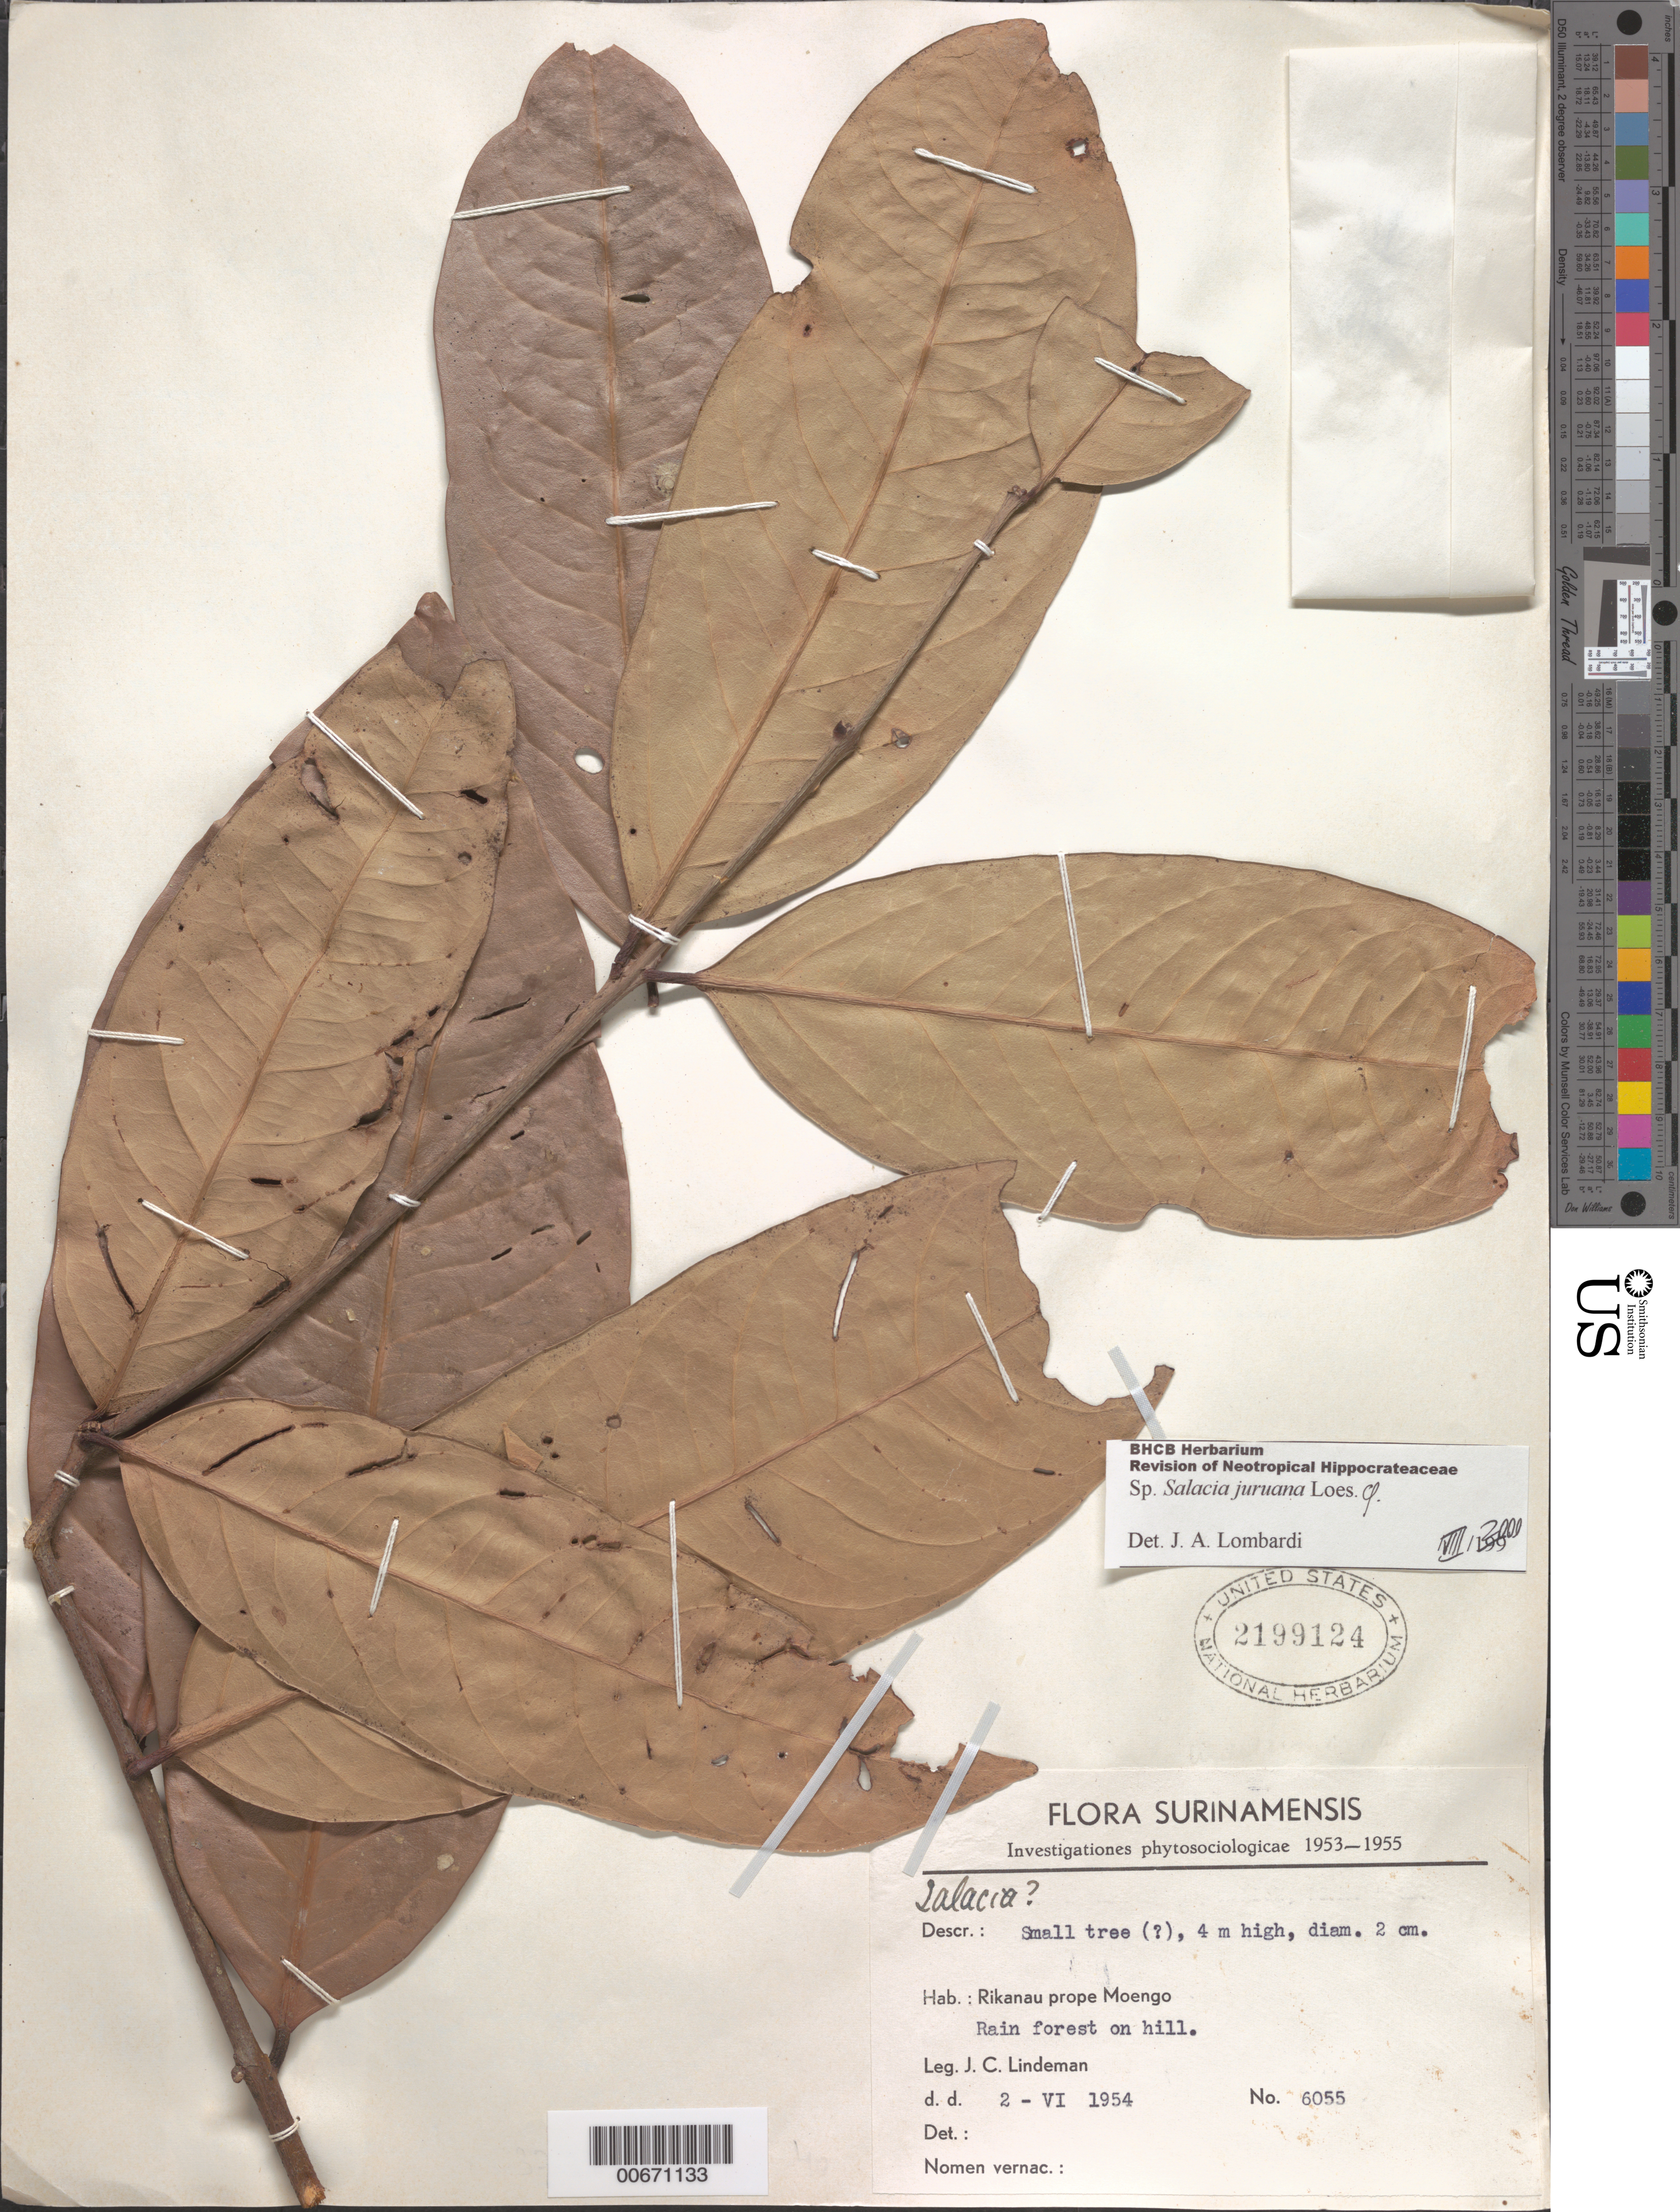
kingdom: Plantae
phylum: Tracheophyta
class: Magnoliopsida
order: Celastrales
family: Celastraceae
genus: Salacia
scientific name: Salacia juruana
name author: Loes.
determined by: Lombardi, Julio A.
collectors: J. C. Lindeman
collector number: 6055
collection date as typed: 2-Jun-54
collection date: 1954-06-02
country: Suriname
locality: Rikanau, near Moengo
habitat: Rainforest on hill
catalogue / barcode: US 2199124